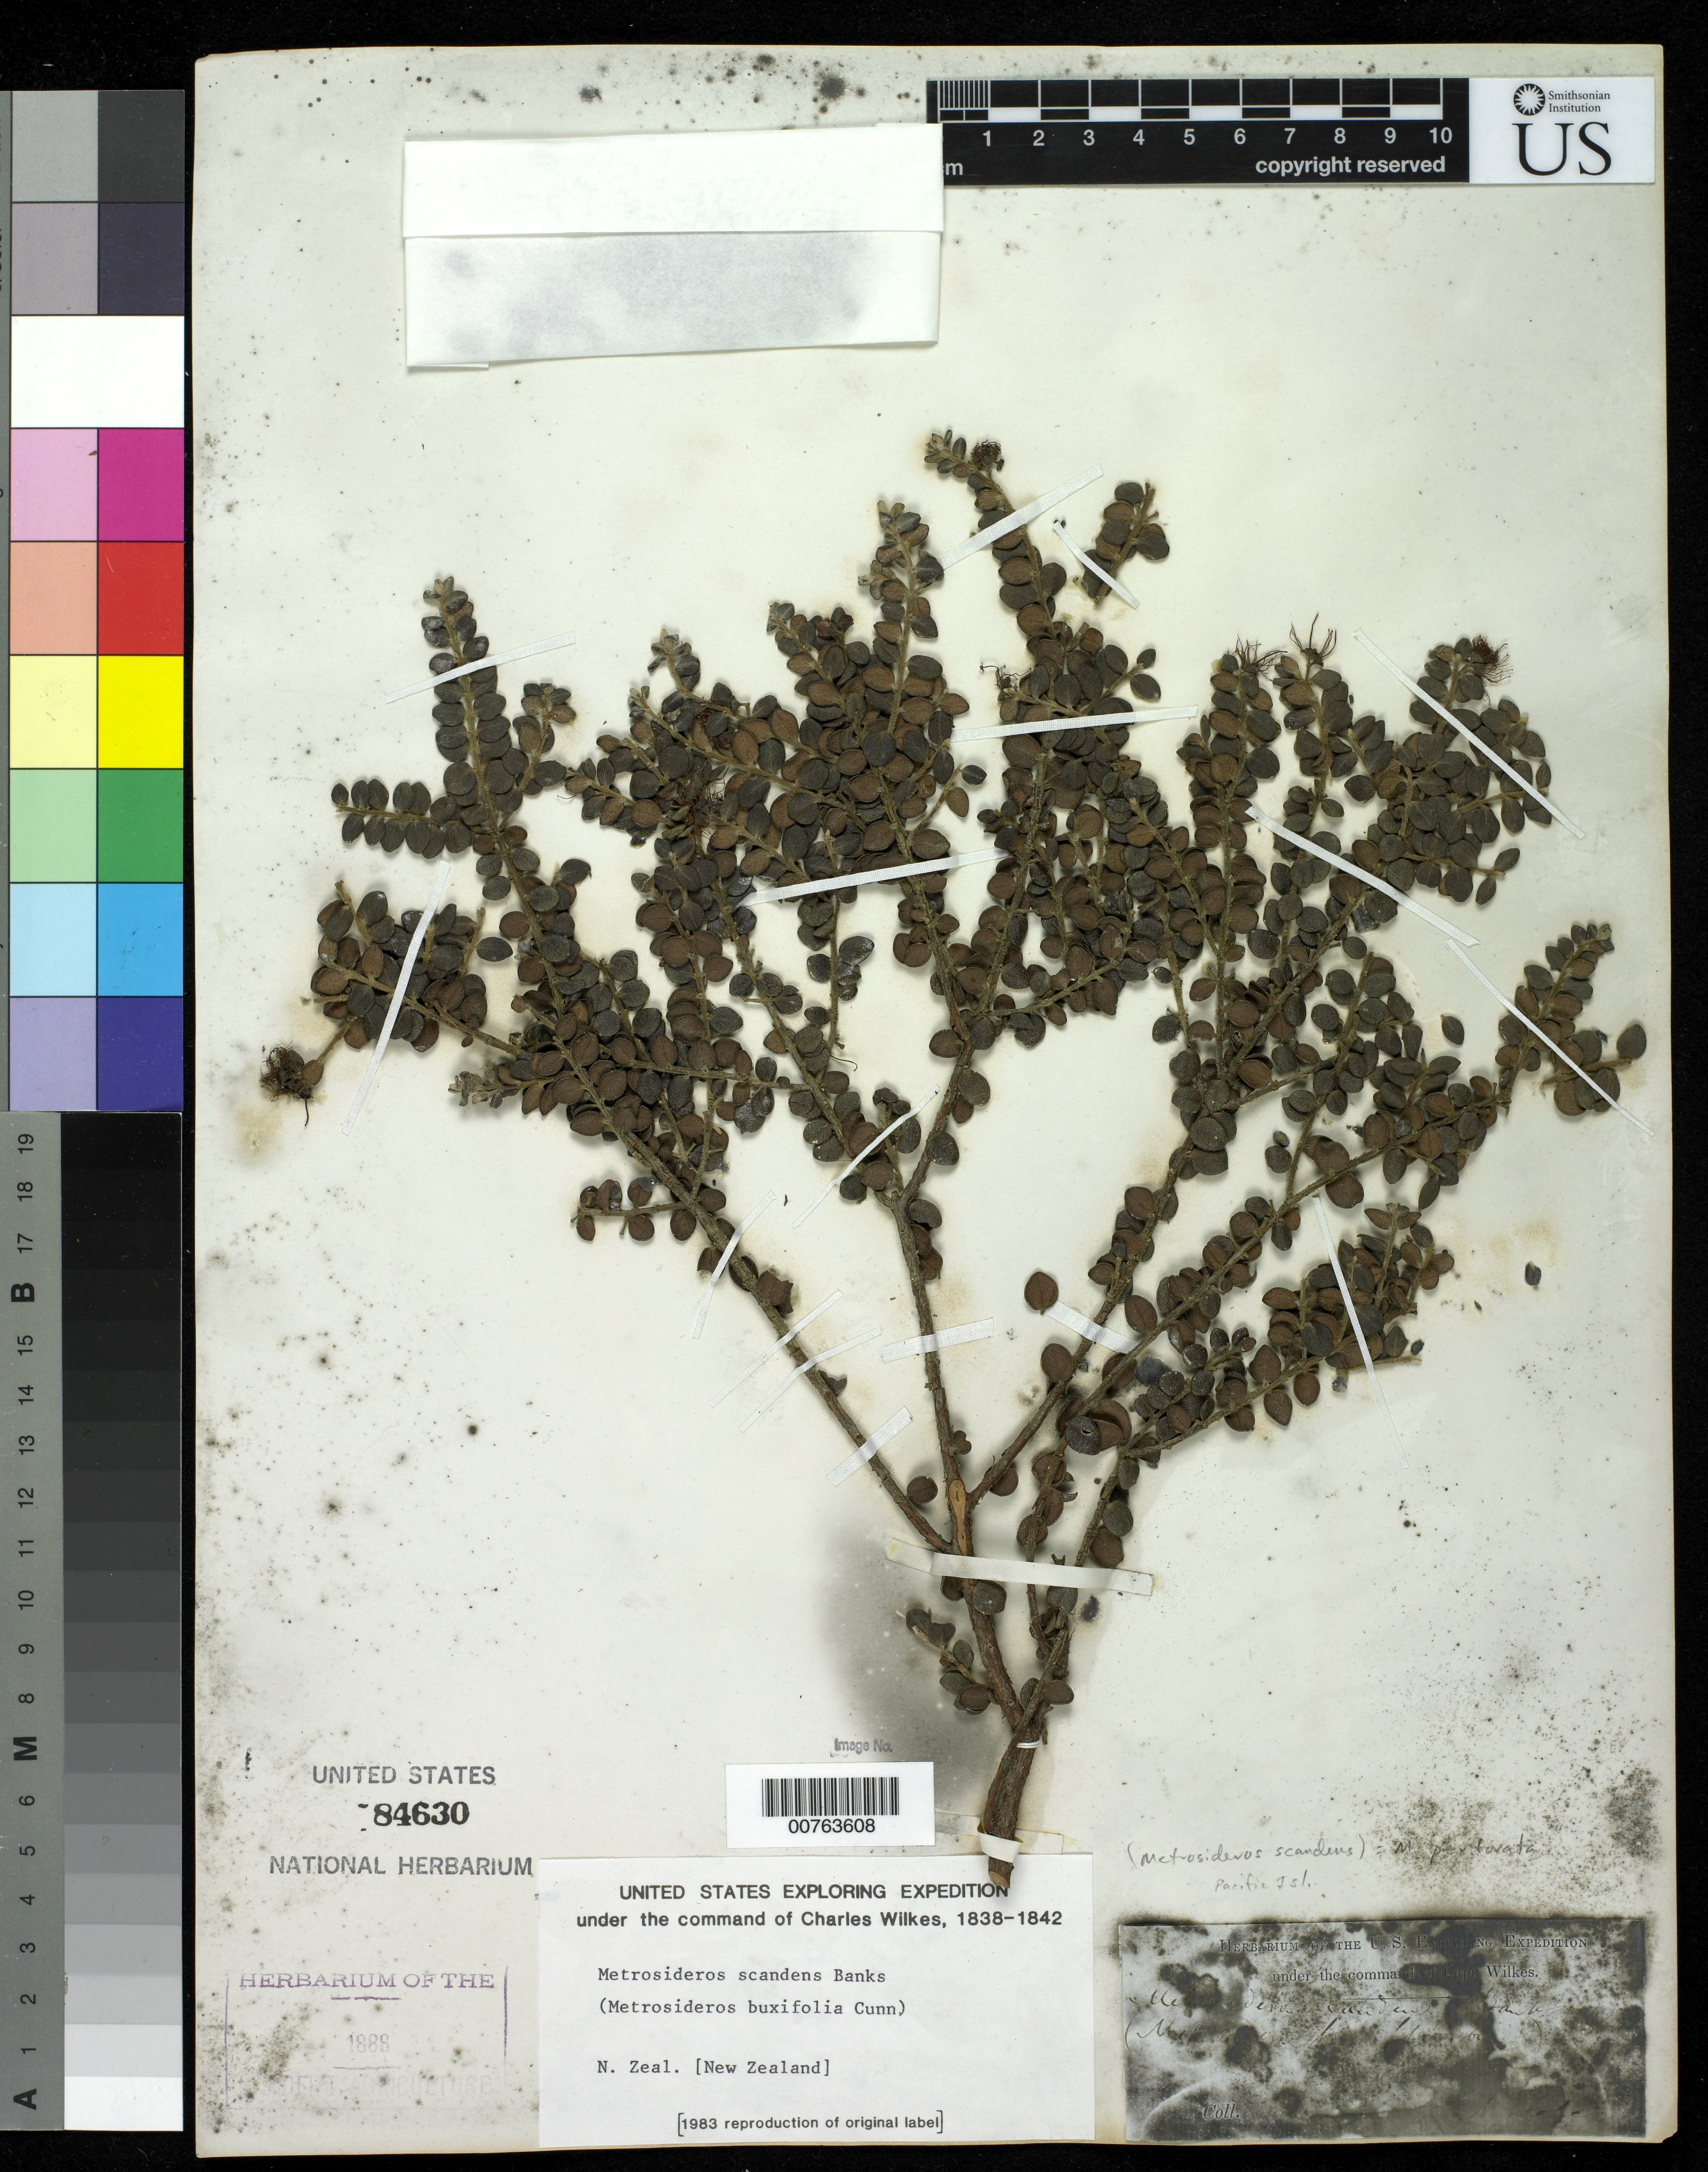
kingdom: Plantae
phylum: Tracheophyta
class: Magnoliopsida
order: Myrtales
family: Myrtaceae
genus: Metrosideros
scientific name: Metrosideros scandens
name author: Banks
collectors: Wilkes Explor. Exped.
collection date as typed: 1838 to -- --- 1842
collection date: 1838/1842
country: New Zealand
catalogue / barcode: US 84630